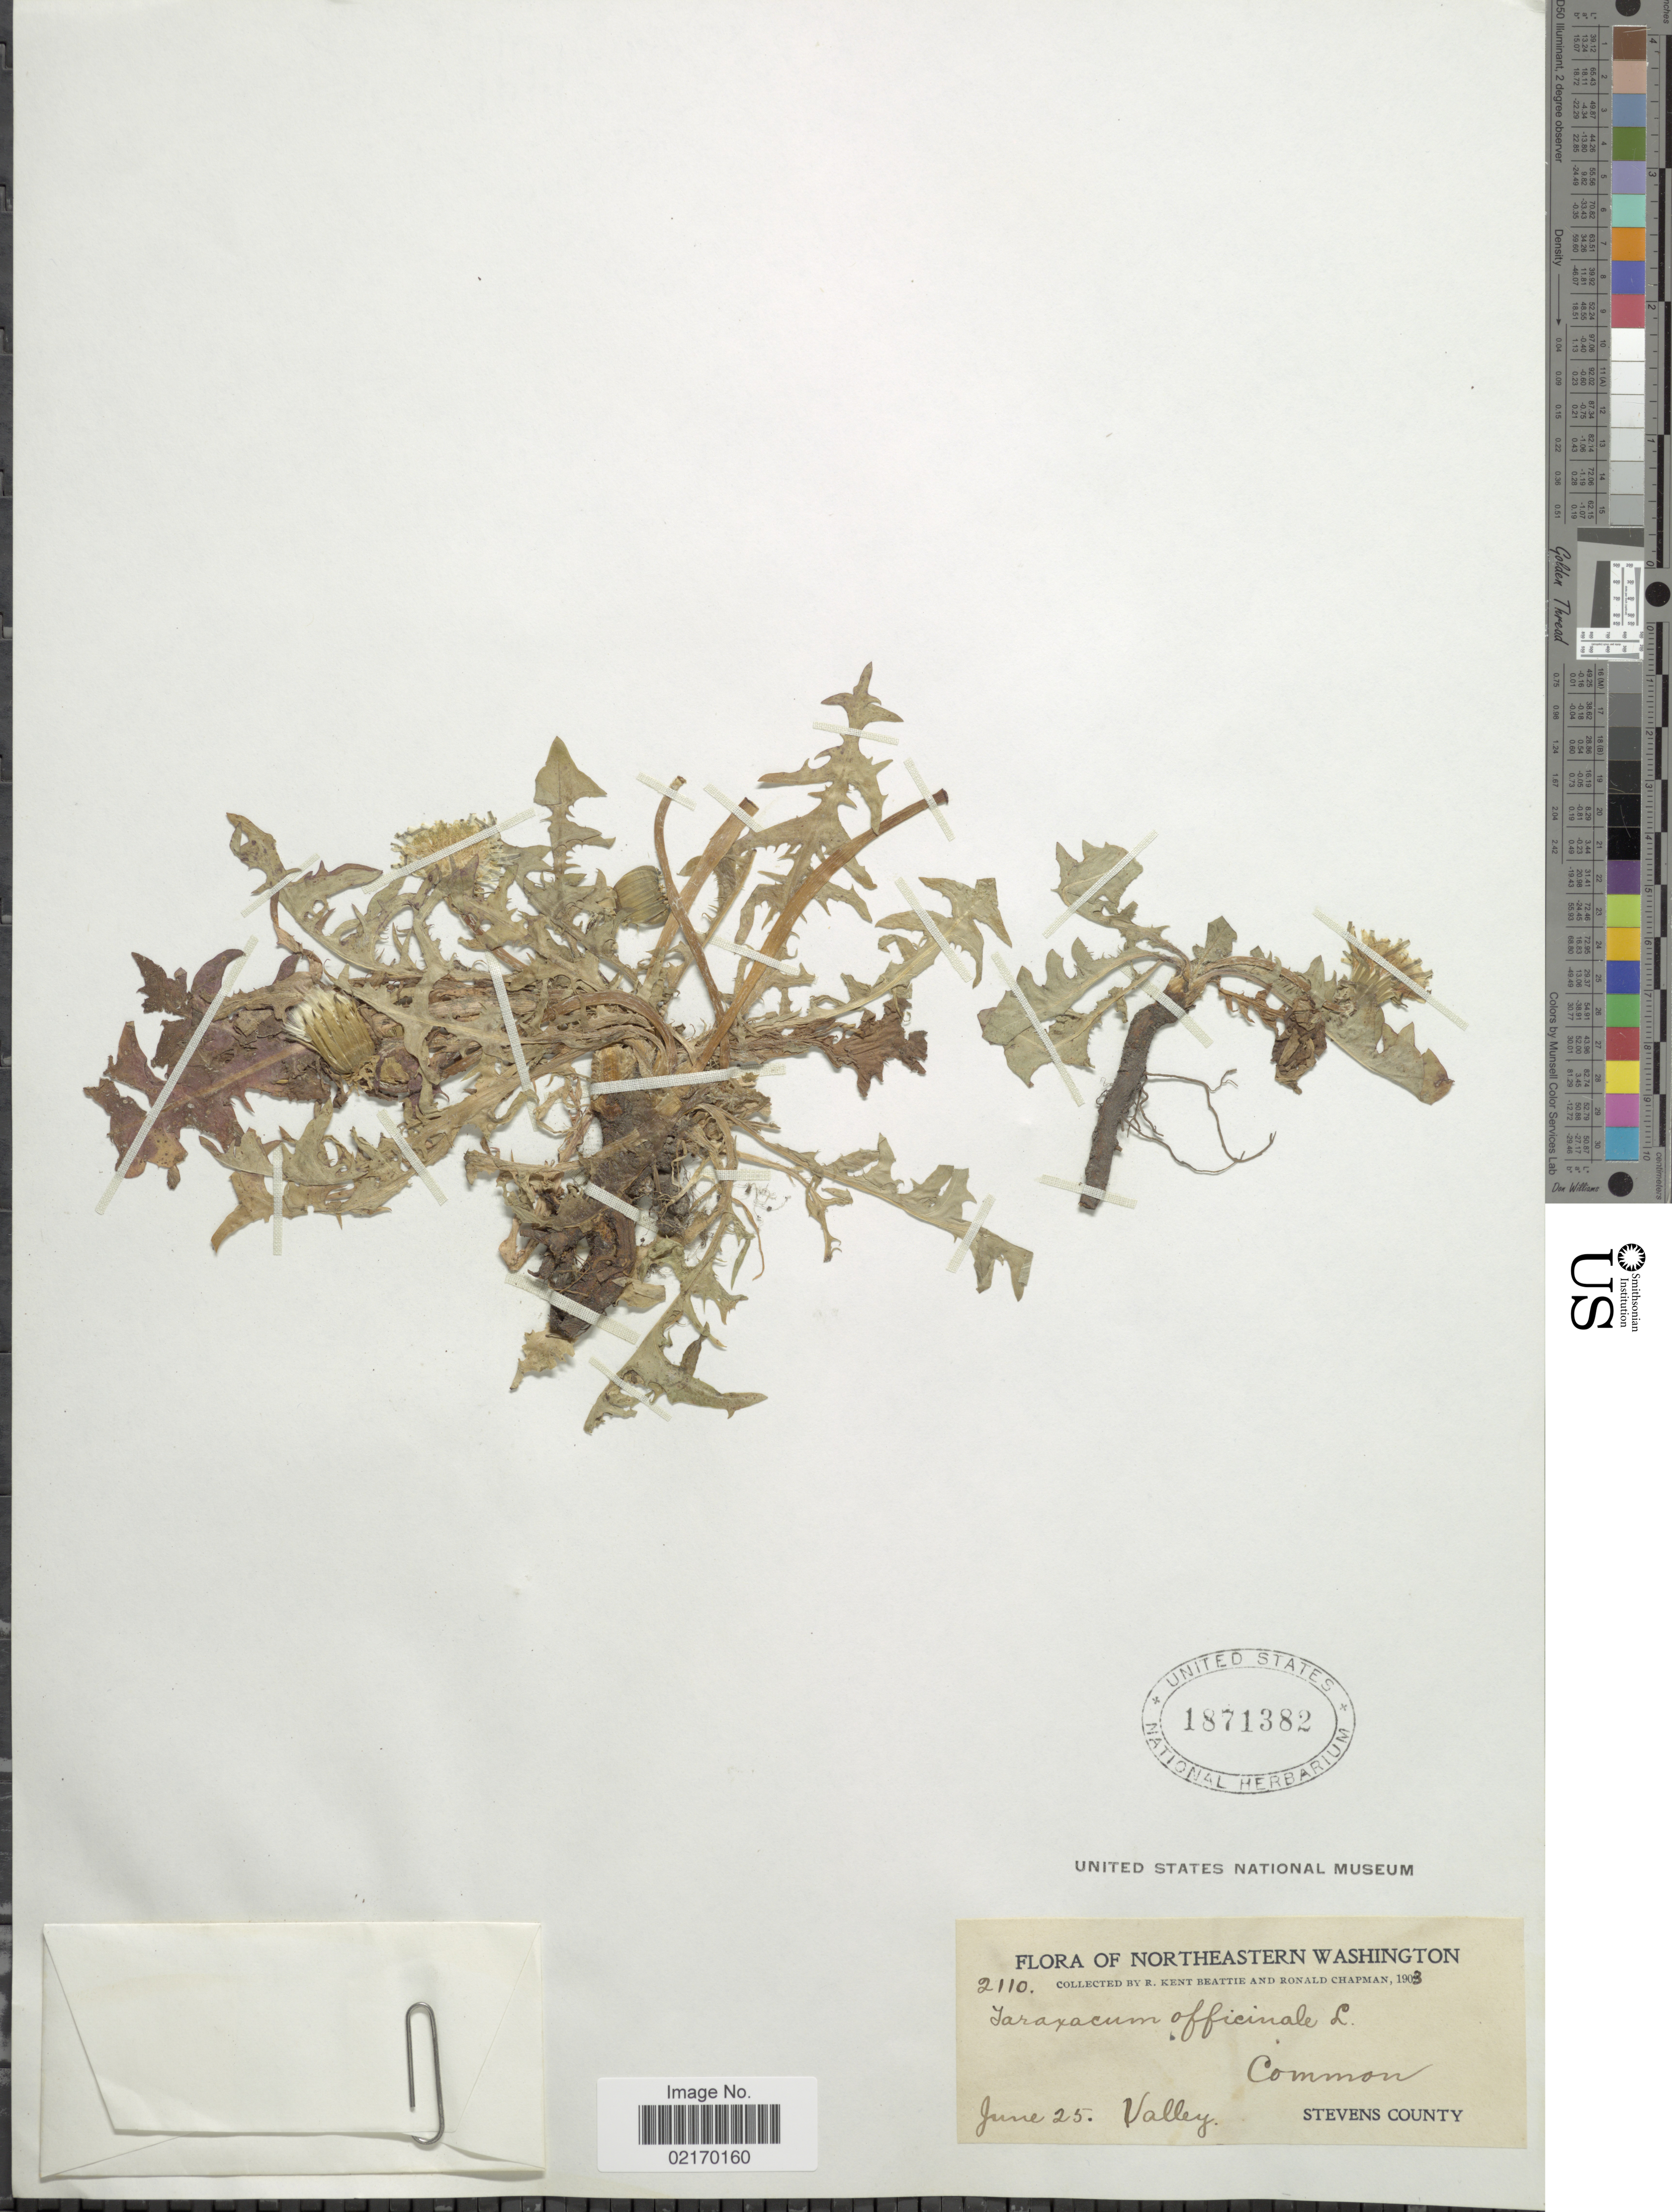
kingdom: Plantae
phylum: Tracheophyta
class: Magnoliopsida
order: Asterales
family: Asteraceae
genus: Taraxacum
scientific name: Taraxacum officinale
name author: G.H. Weber ex F.H. Wigg.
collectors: R. K. Beattie & R. Chapman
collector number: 2110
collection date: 1903-06-25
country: United States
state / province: Washington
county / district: Stevens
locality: Northeastern Washington, Stevens County , Valley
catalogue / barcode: US 1871382